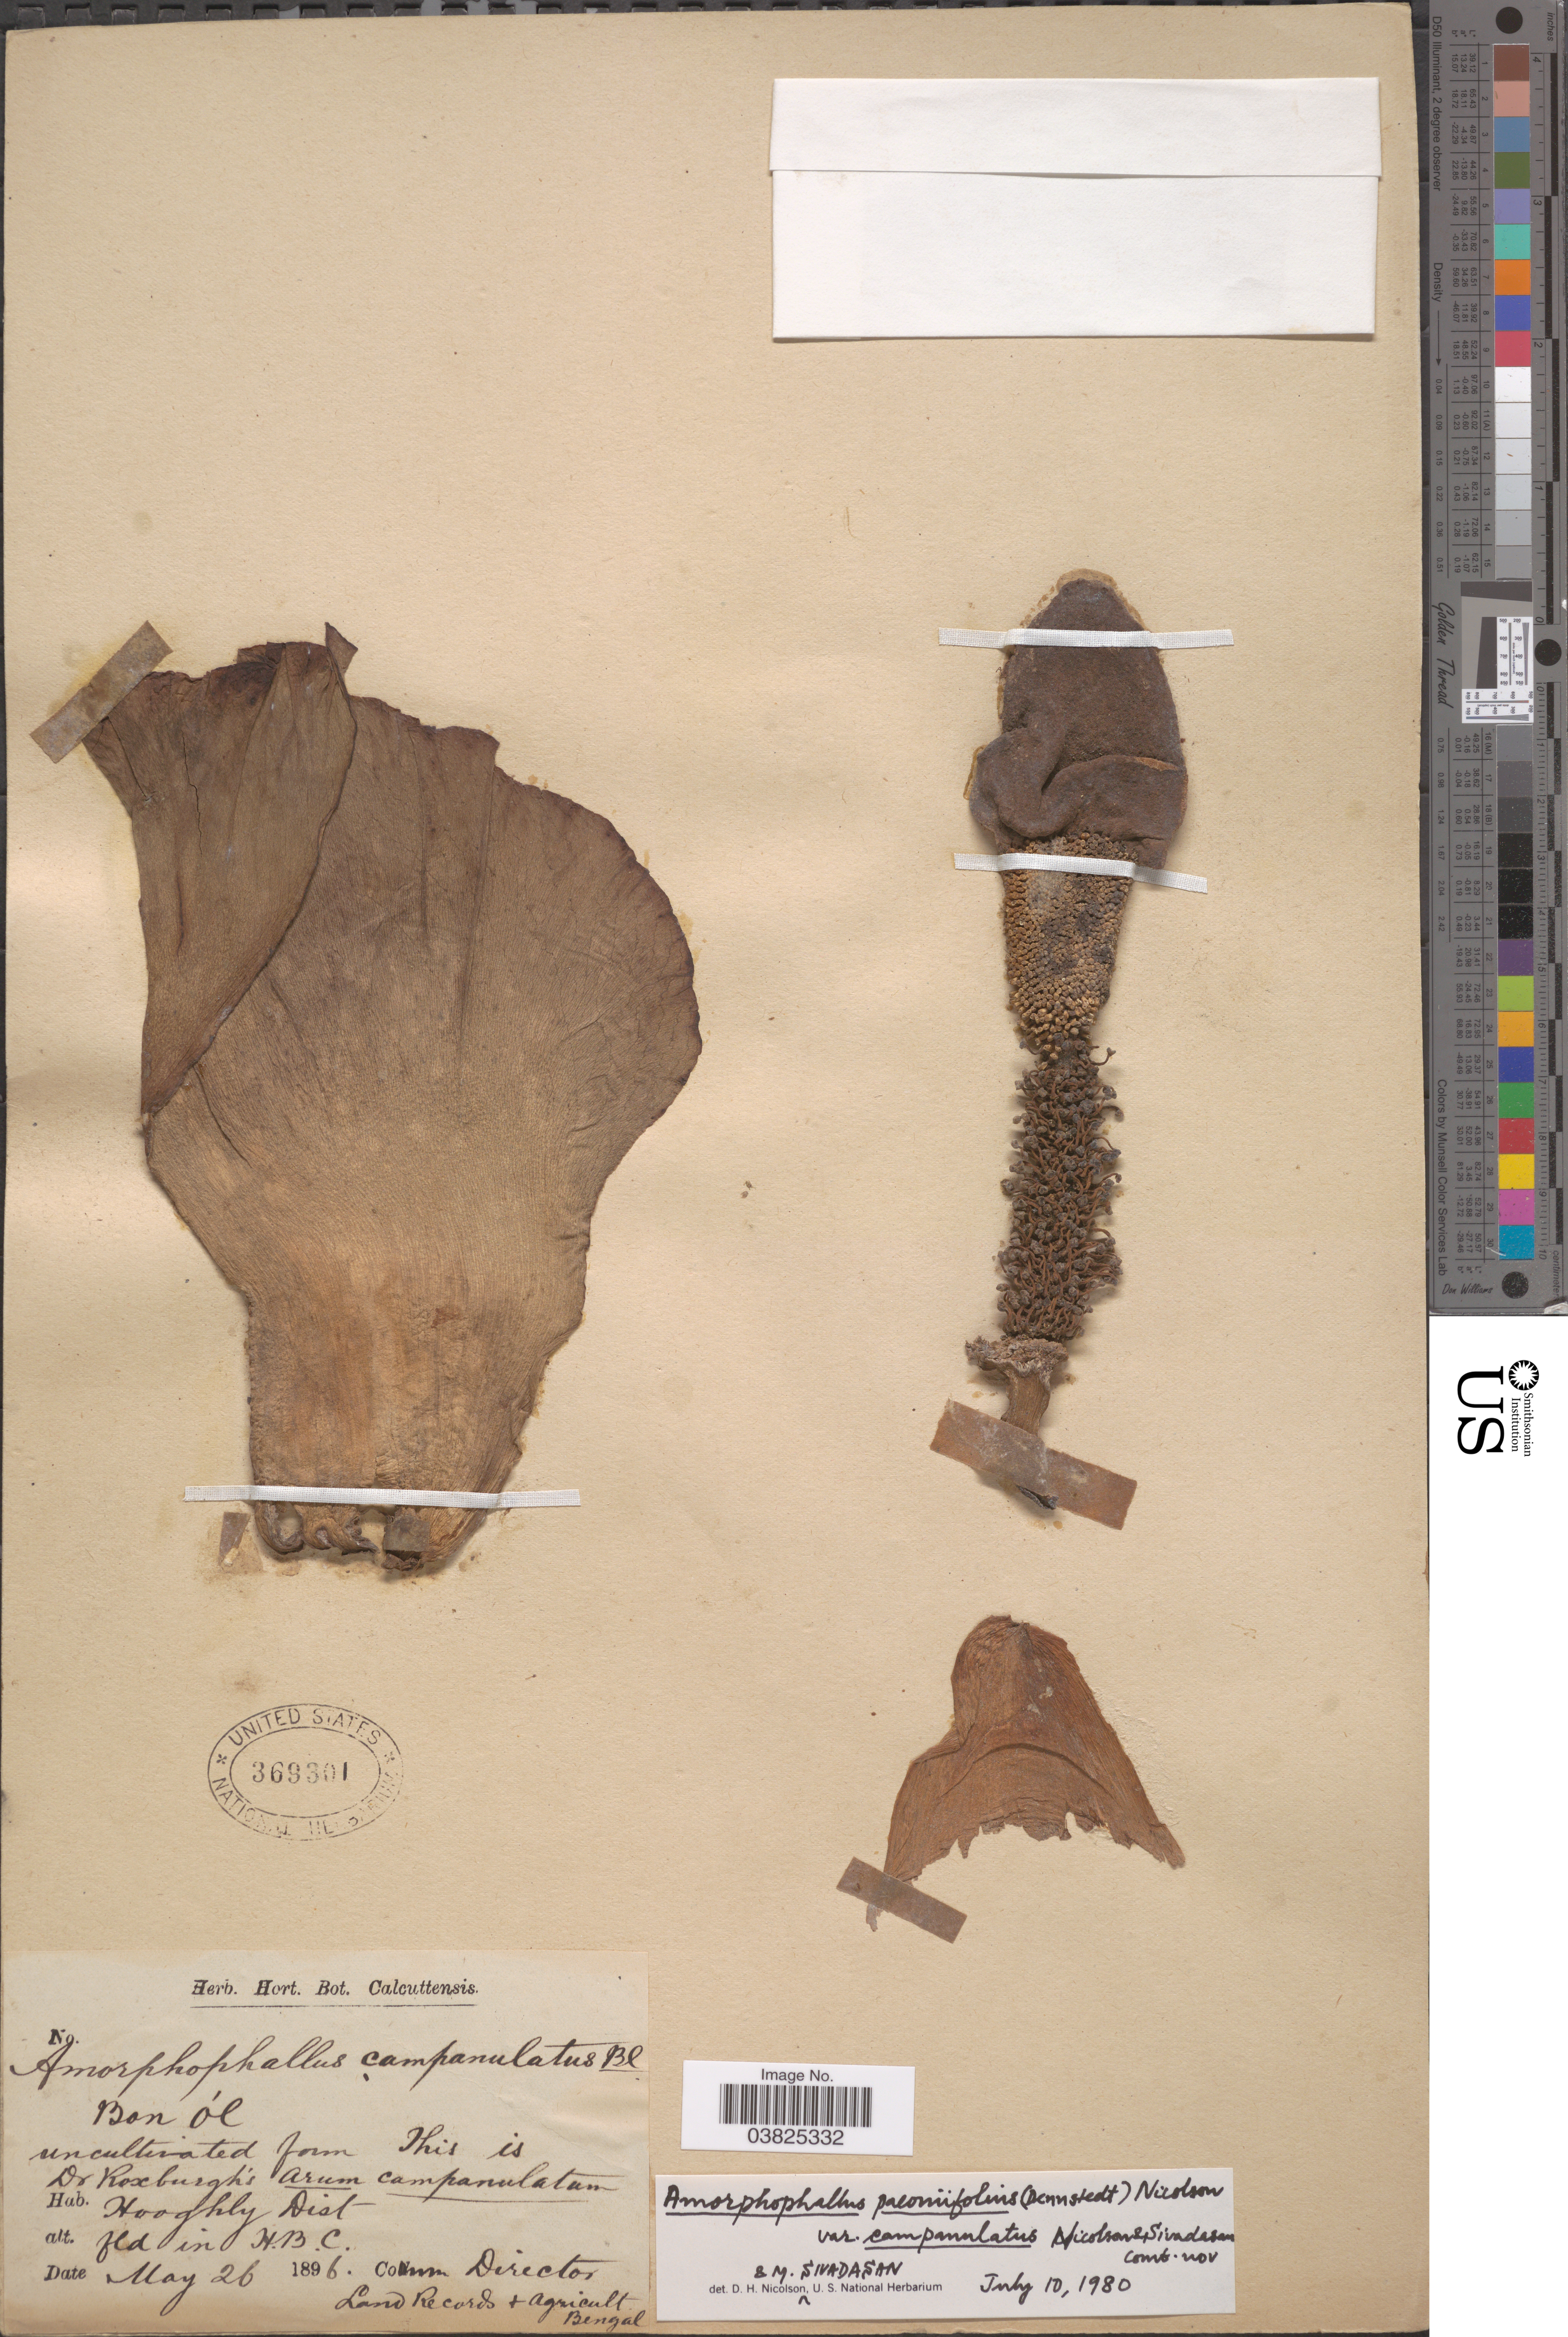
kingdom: Plantae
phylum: Tracheophyta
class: Liliopsida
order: Alismatales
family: Araceae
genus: Amorphophallus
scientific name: Amorphophallus paeoniifolius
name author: (Dennst.) Nicolson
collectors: ex herb. horti Calcuttensis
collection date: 1896-05-26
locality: Hooghly Dist. Fld. in H.B.C. Land Records + Agricult. Bengal.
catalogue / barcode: US 369301